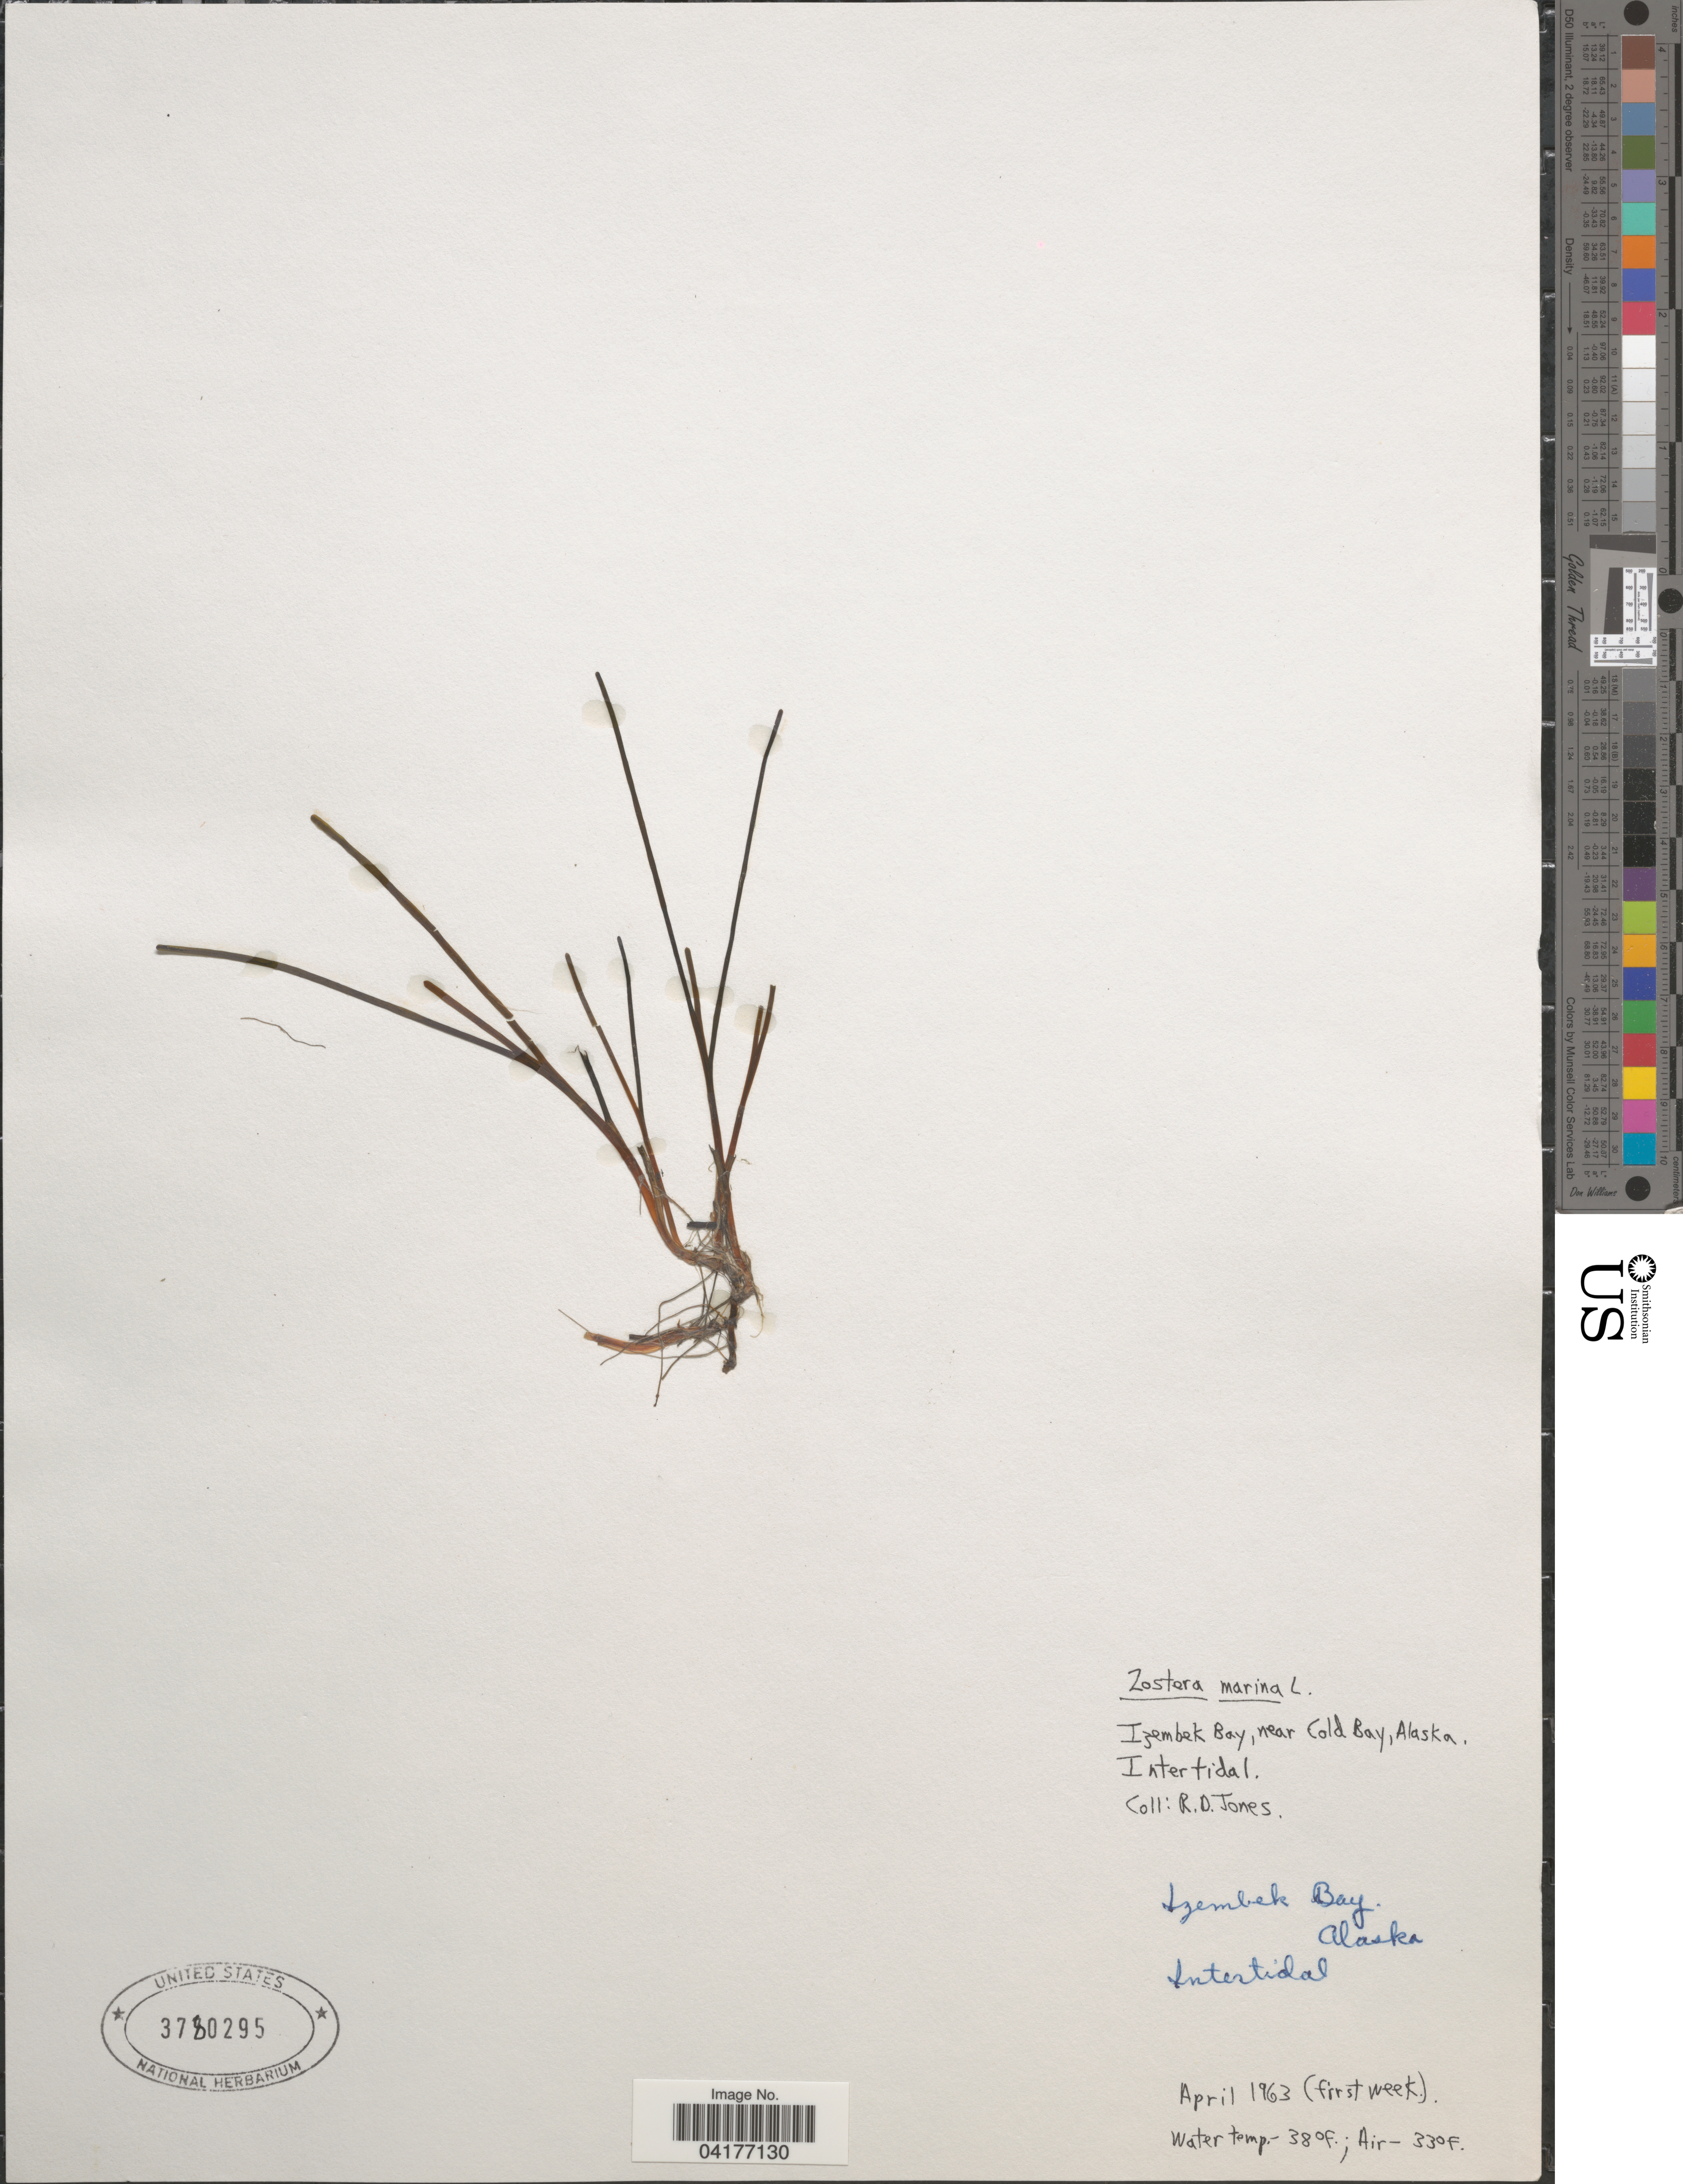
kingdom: Plantae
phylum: Tracheophyta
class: Liliopsida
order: Alismatales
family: Zosteraceae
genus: Zostera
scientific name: Zostera marina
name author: L.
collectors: R. Jones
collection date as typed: April 1963 (first week)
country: United States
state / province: Alaska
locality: Izembek Bay, near Cold Bay. Intertidal.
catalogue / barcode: US 3780295